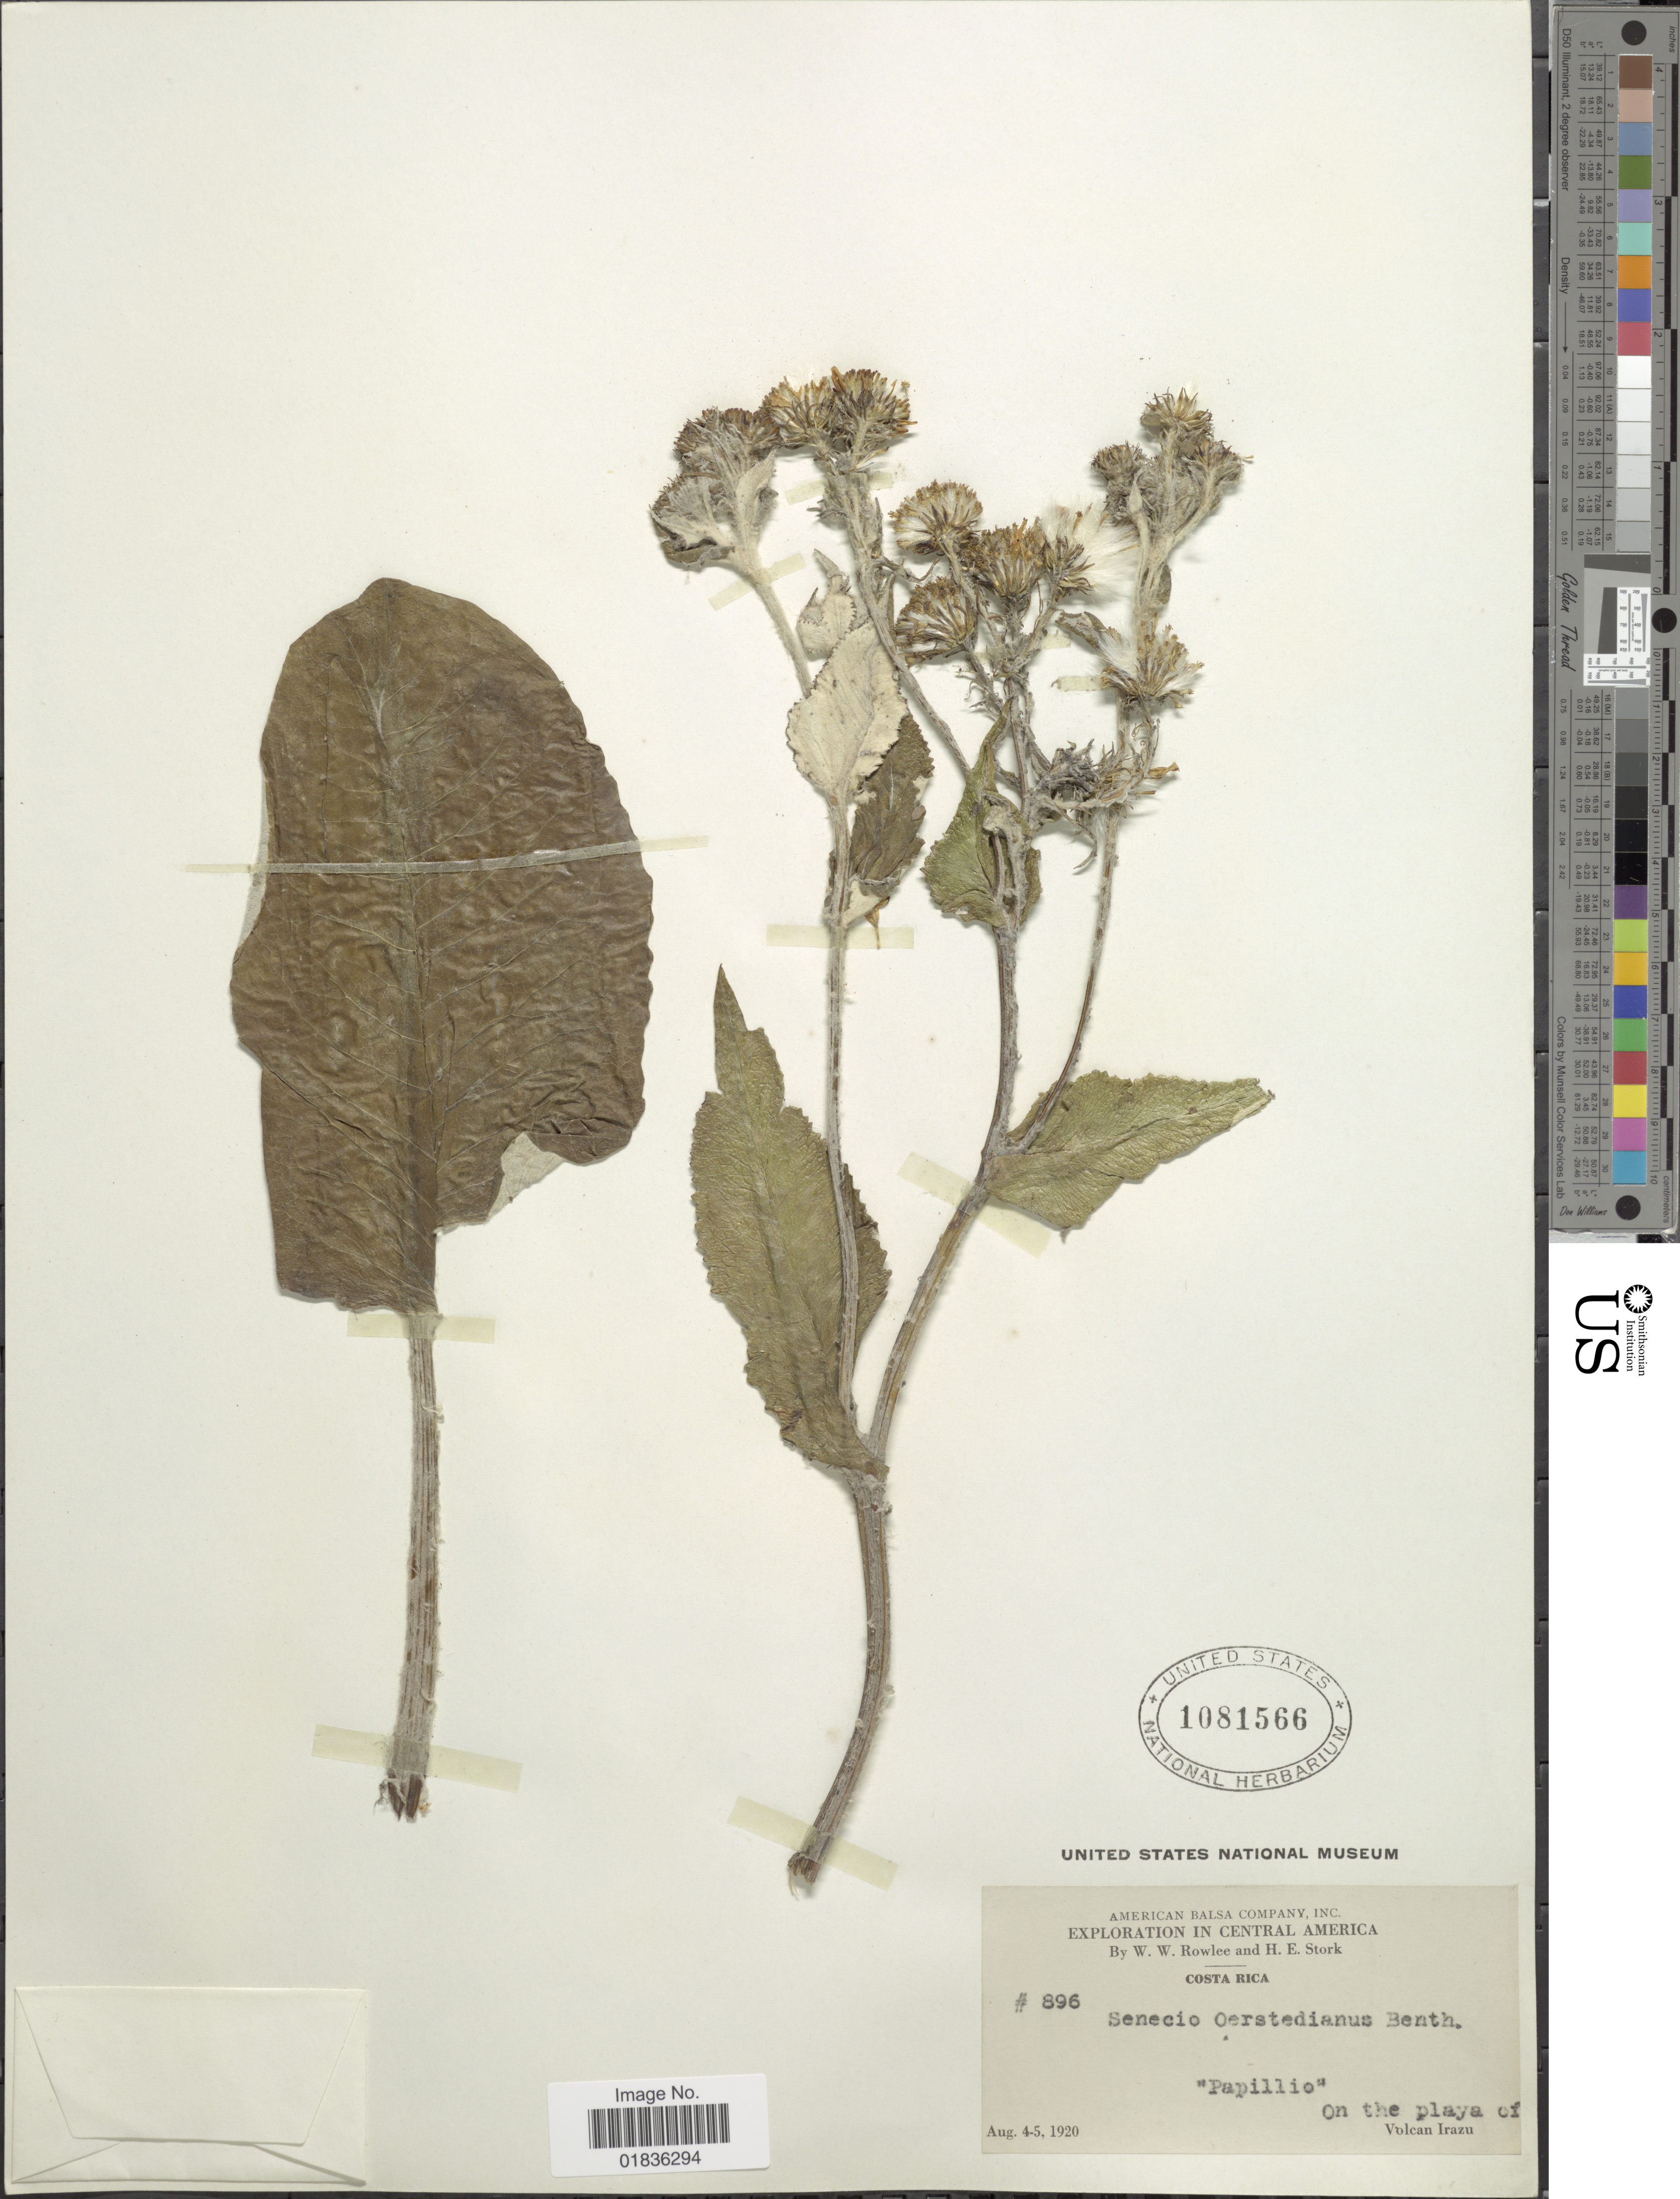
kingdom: Plantae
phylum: Tracheophyta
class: Magnoliopsida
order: Asterales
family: Asteraceae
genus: Senecio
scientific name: Senecio oerstedianus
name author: Benth.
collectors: W. W. Rowlee & H. E. Stork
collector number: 896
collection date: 1920-08-04/1920-08-05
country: Costa Rica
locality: Papillio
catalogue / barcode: US 1081566